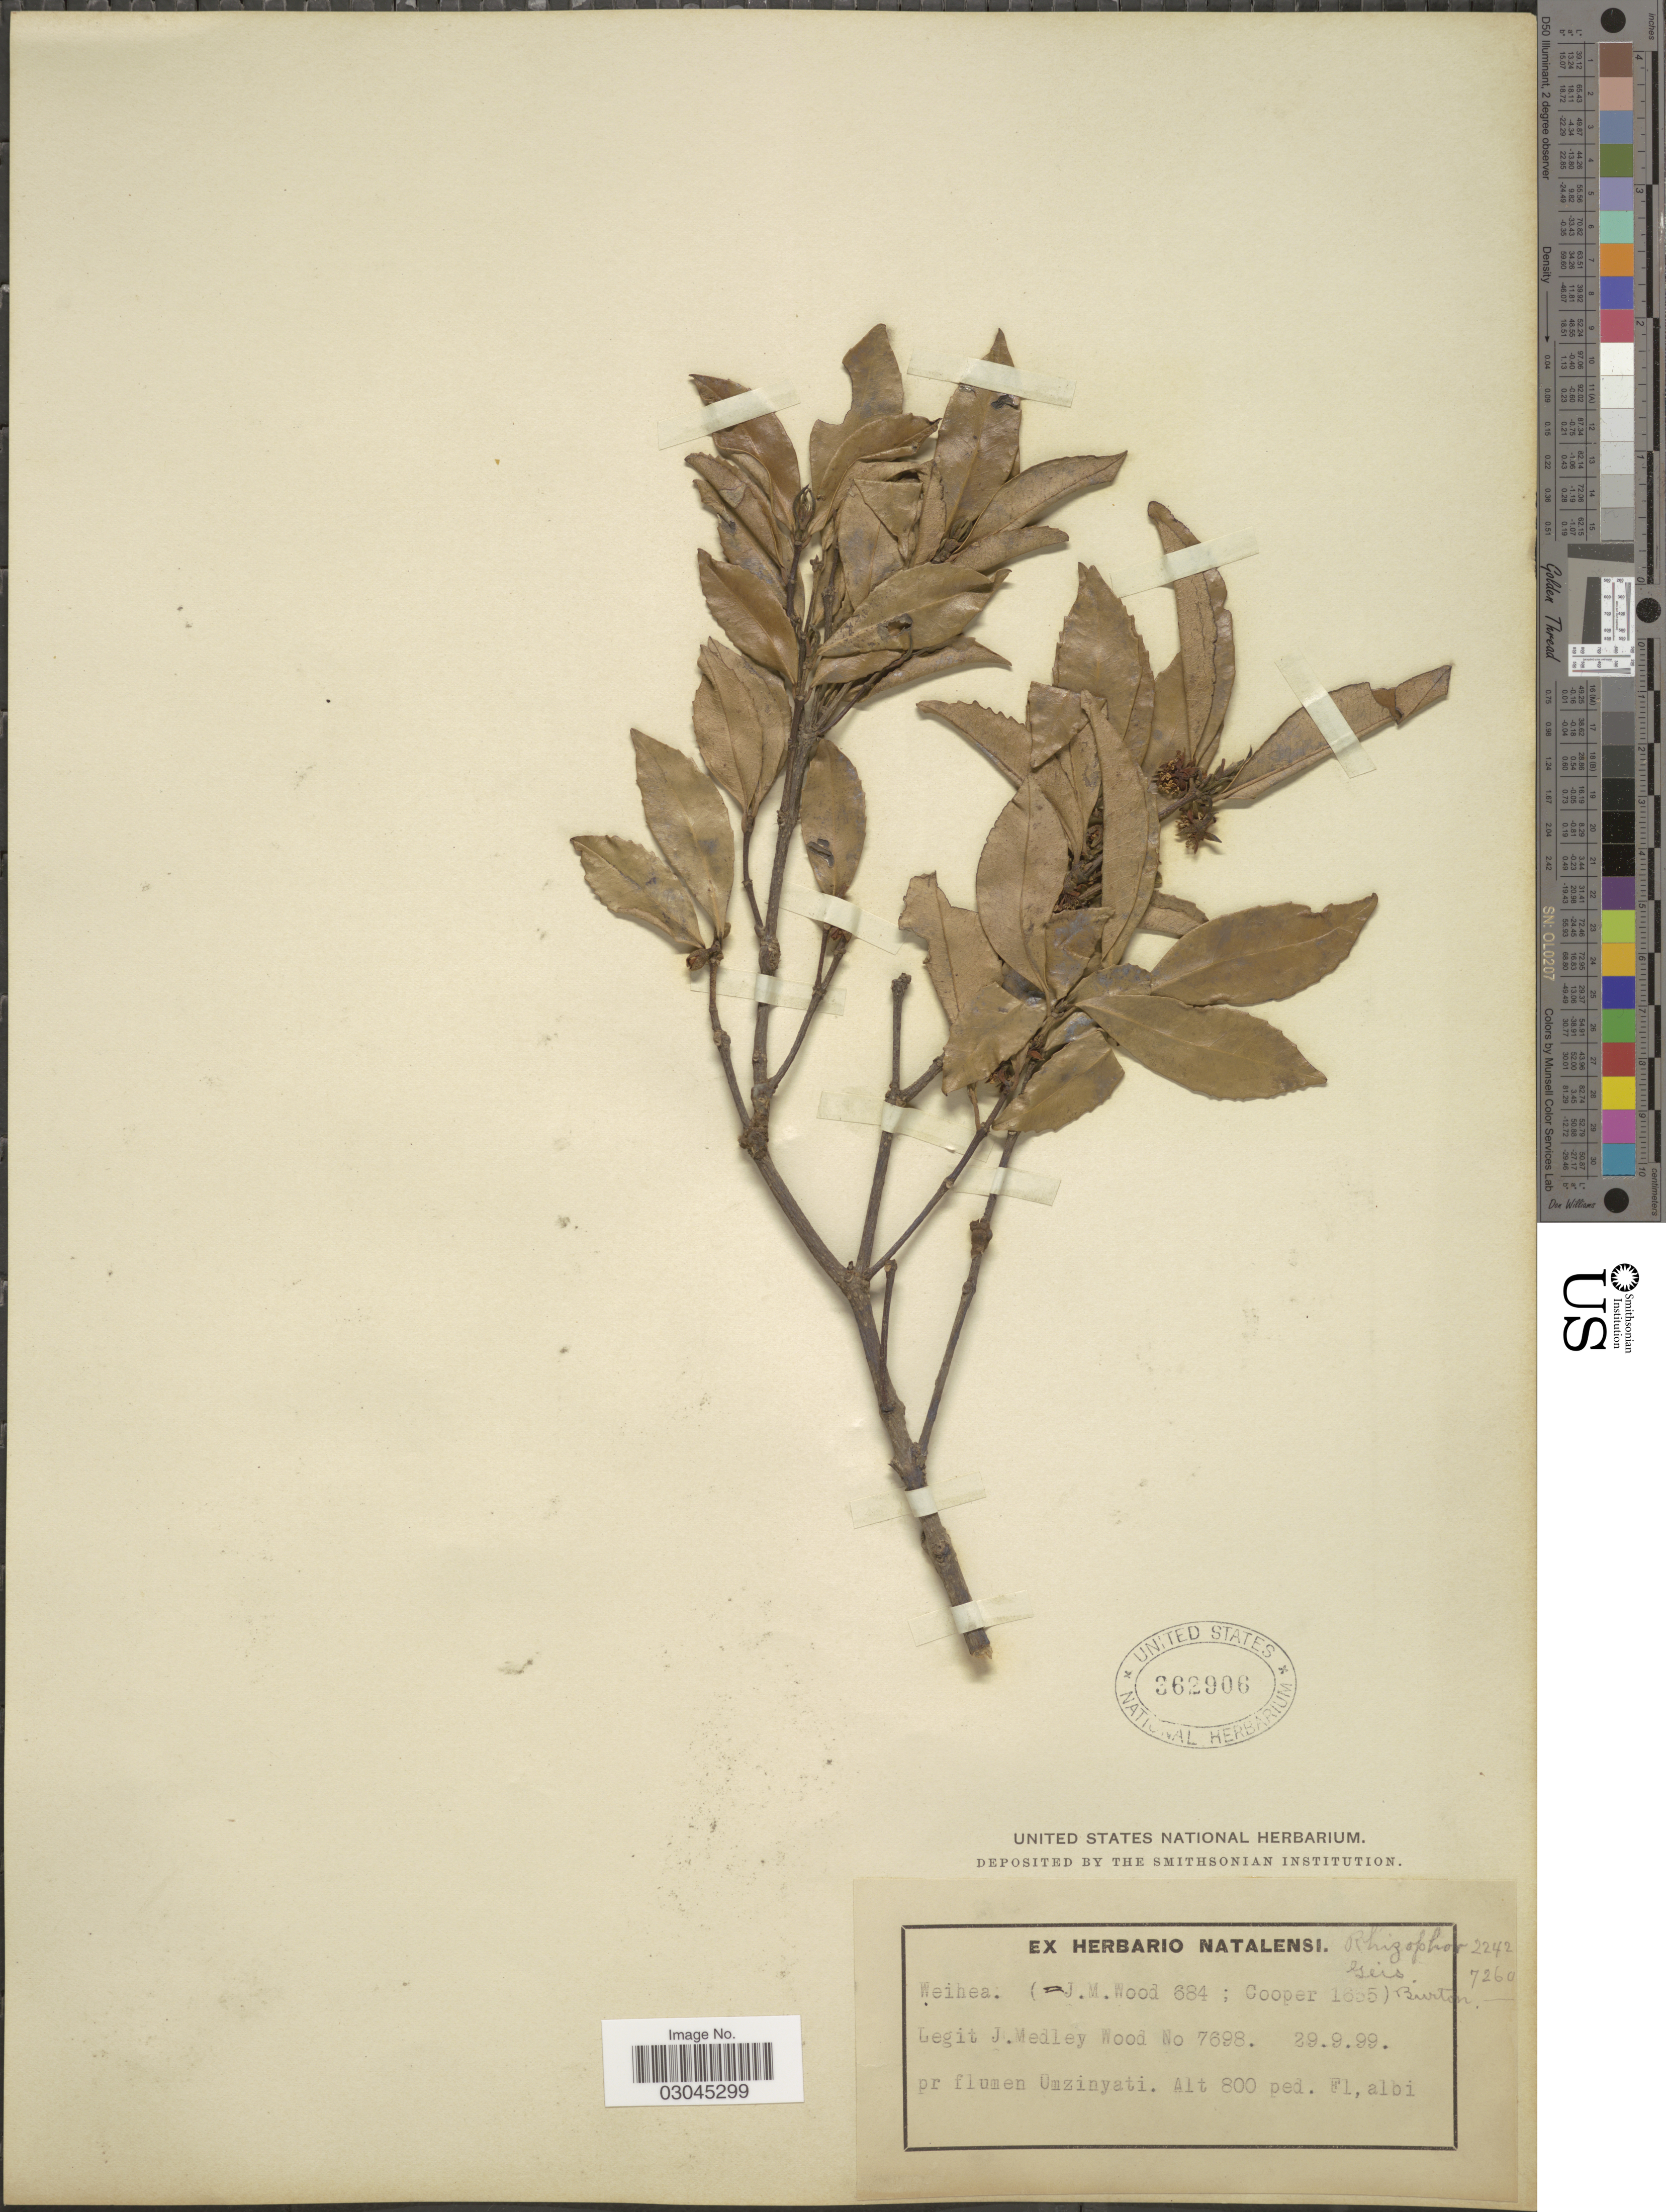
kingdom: Plantae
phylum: Tracheophyta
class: Magnoliopsida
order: Malpighiales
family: Rhizophoraceae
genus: Cassipourea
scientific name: Cassipourea malosana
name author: (Baker) Alston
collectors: J. M. Wood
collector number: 7698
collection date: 1899-09-29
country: South Africa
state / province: KwaZulu-Natal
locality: Umzinyati.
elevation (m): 244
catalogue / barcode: US 362906